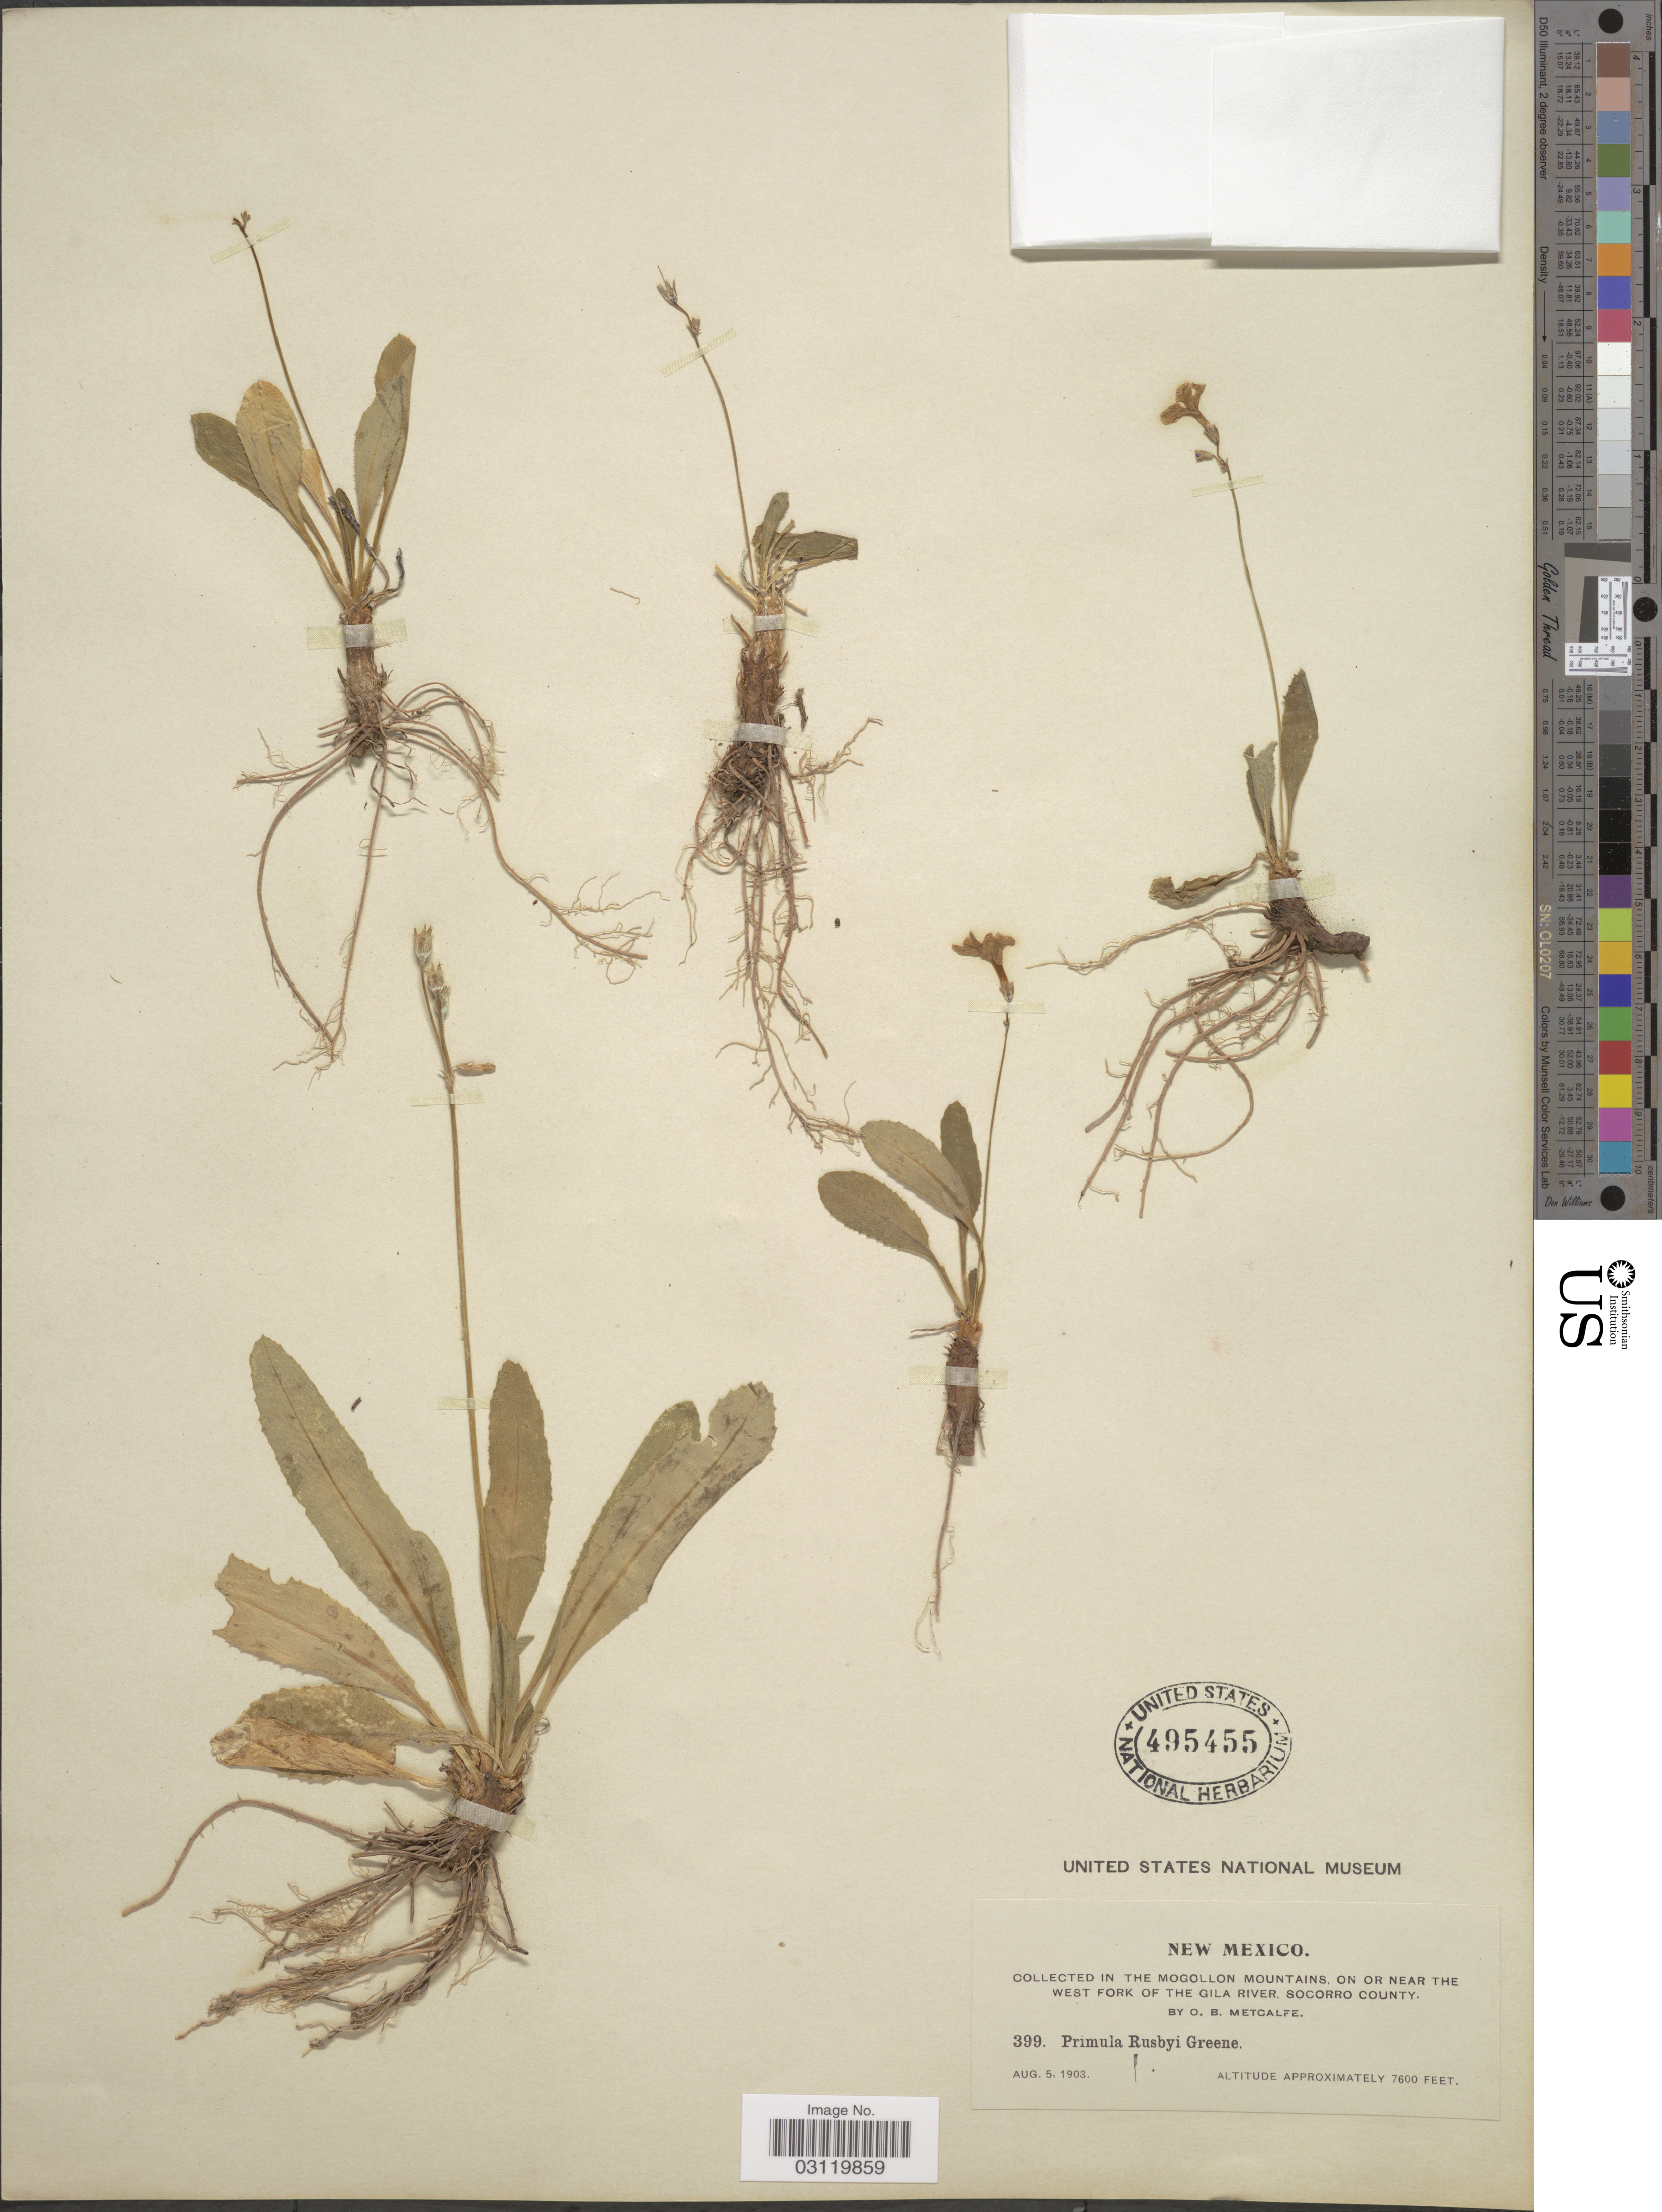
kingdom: Plantae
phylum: Tracheophyta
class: Magnoliopsida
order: Ericales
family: Primulaceae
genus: Primula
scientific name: Primula rusbyi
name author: Greene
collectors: O. B. Metcalfe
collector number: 399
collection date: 1903-08-05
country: United States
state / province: New Mexico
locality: In the Mogollon Mountains, on or rear the west Fork of the Gila River, Socorro County.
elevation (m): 2316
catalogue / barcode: US 495455